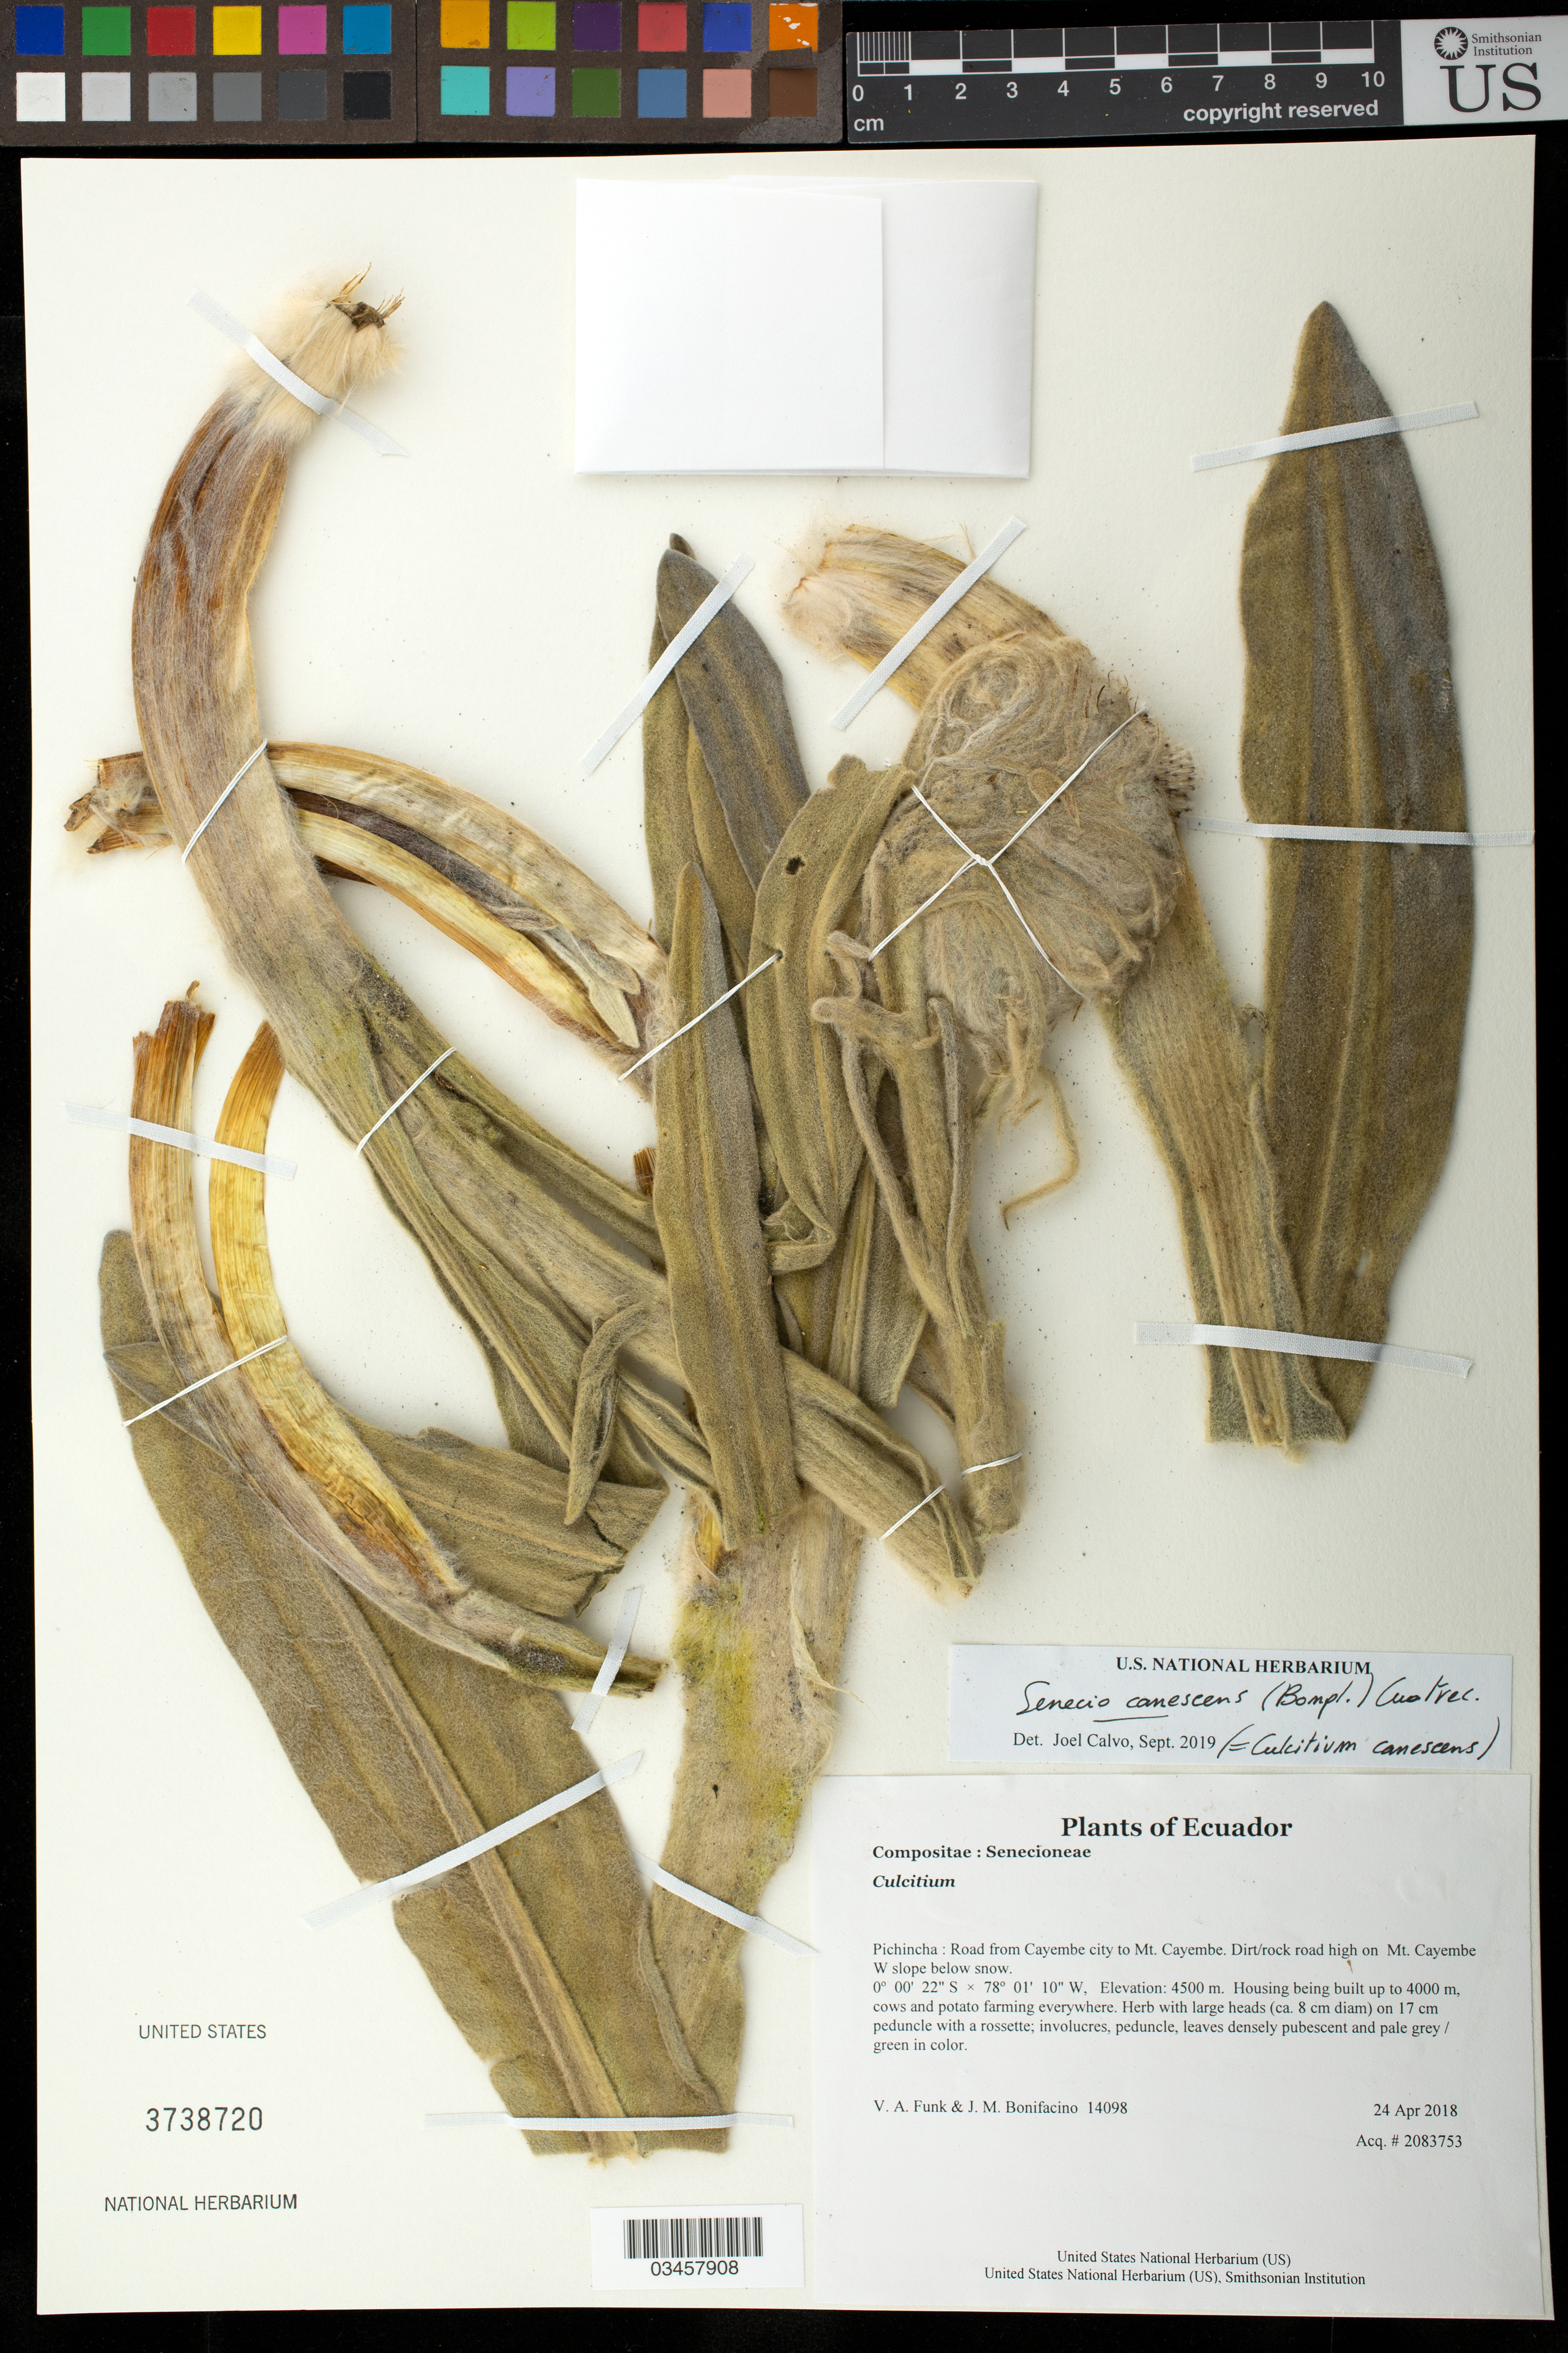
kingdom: Plantae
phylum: Tracheophyta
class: Magnoliopsida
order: Asterales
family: Asteraceae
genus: Senecio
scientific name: Senecio canescens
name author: (Humb. & Bonpl.) Cuatrec.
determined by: Calvo, Joel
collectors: V. Funk & M. Bonifacino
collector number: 14098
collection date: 2018-04-24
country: Ecuador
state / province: Pichincha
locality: Road from Cayembe city to Mt. Cayembe. Dirt/rock road high on Mt. Cayembe W slope below snow.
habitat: Housing being built up to 4000 m, cows and potato farming everywhere.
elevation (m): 4500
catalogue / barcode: US 3738720